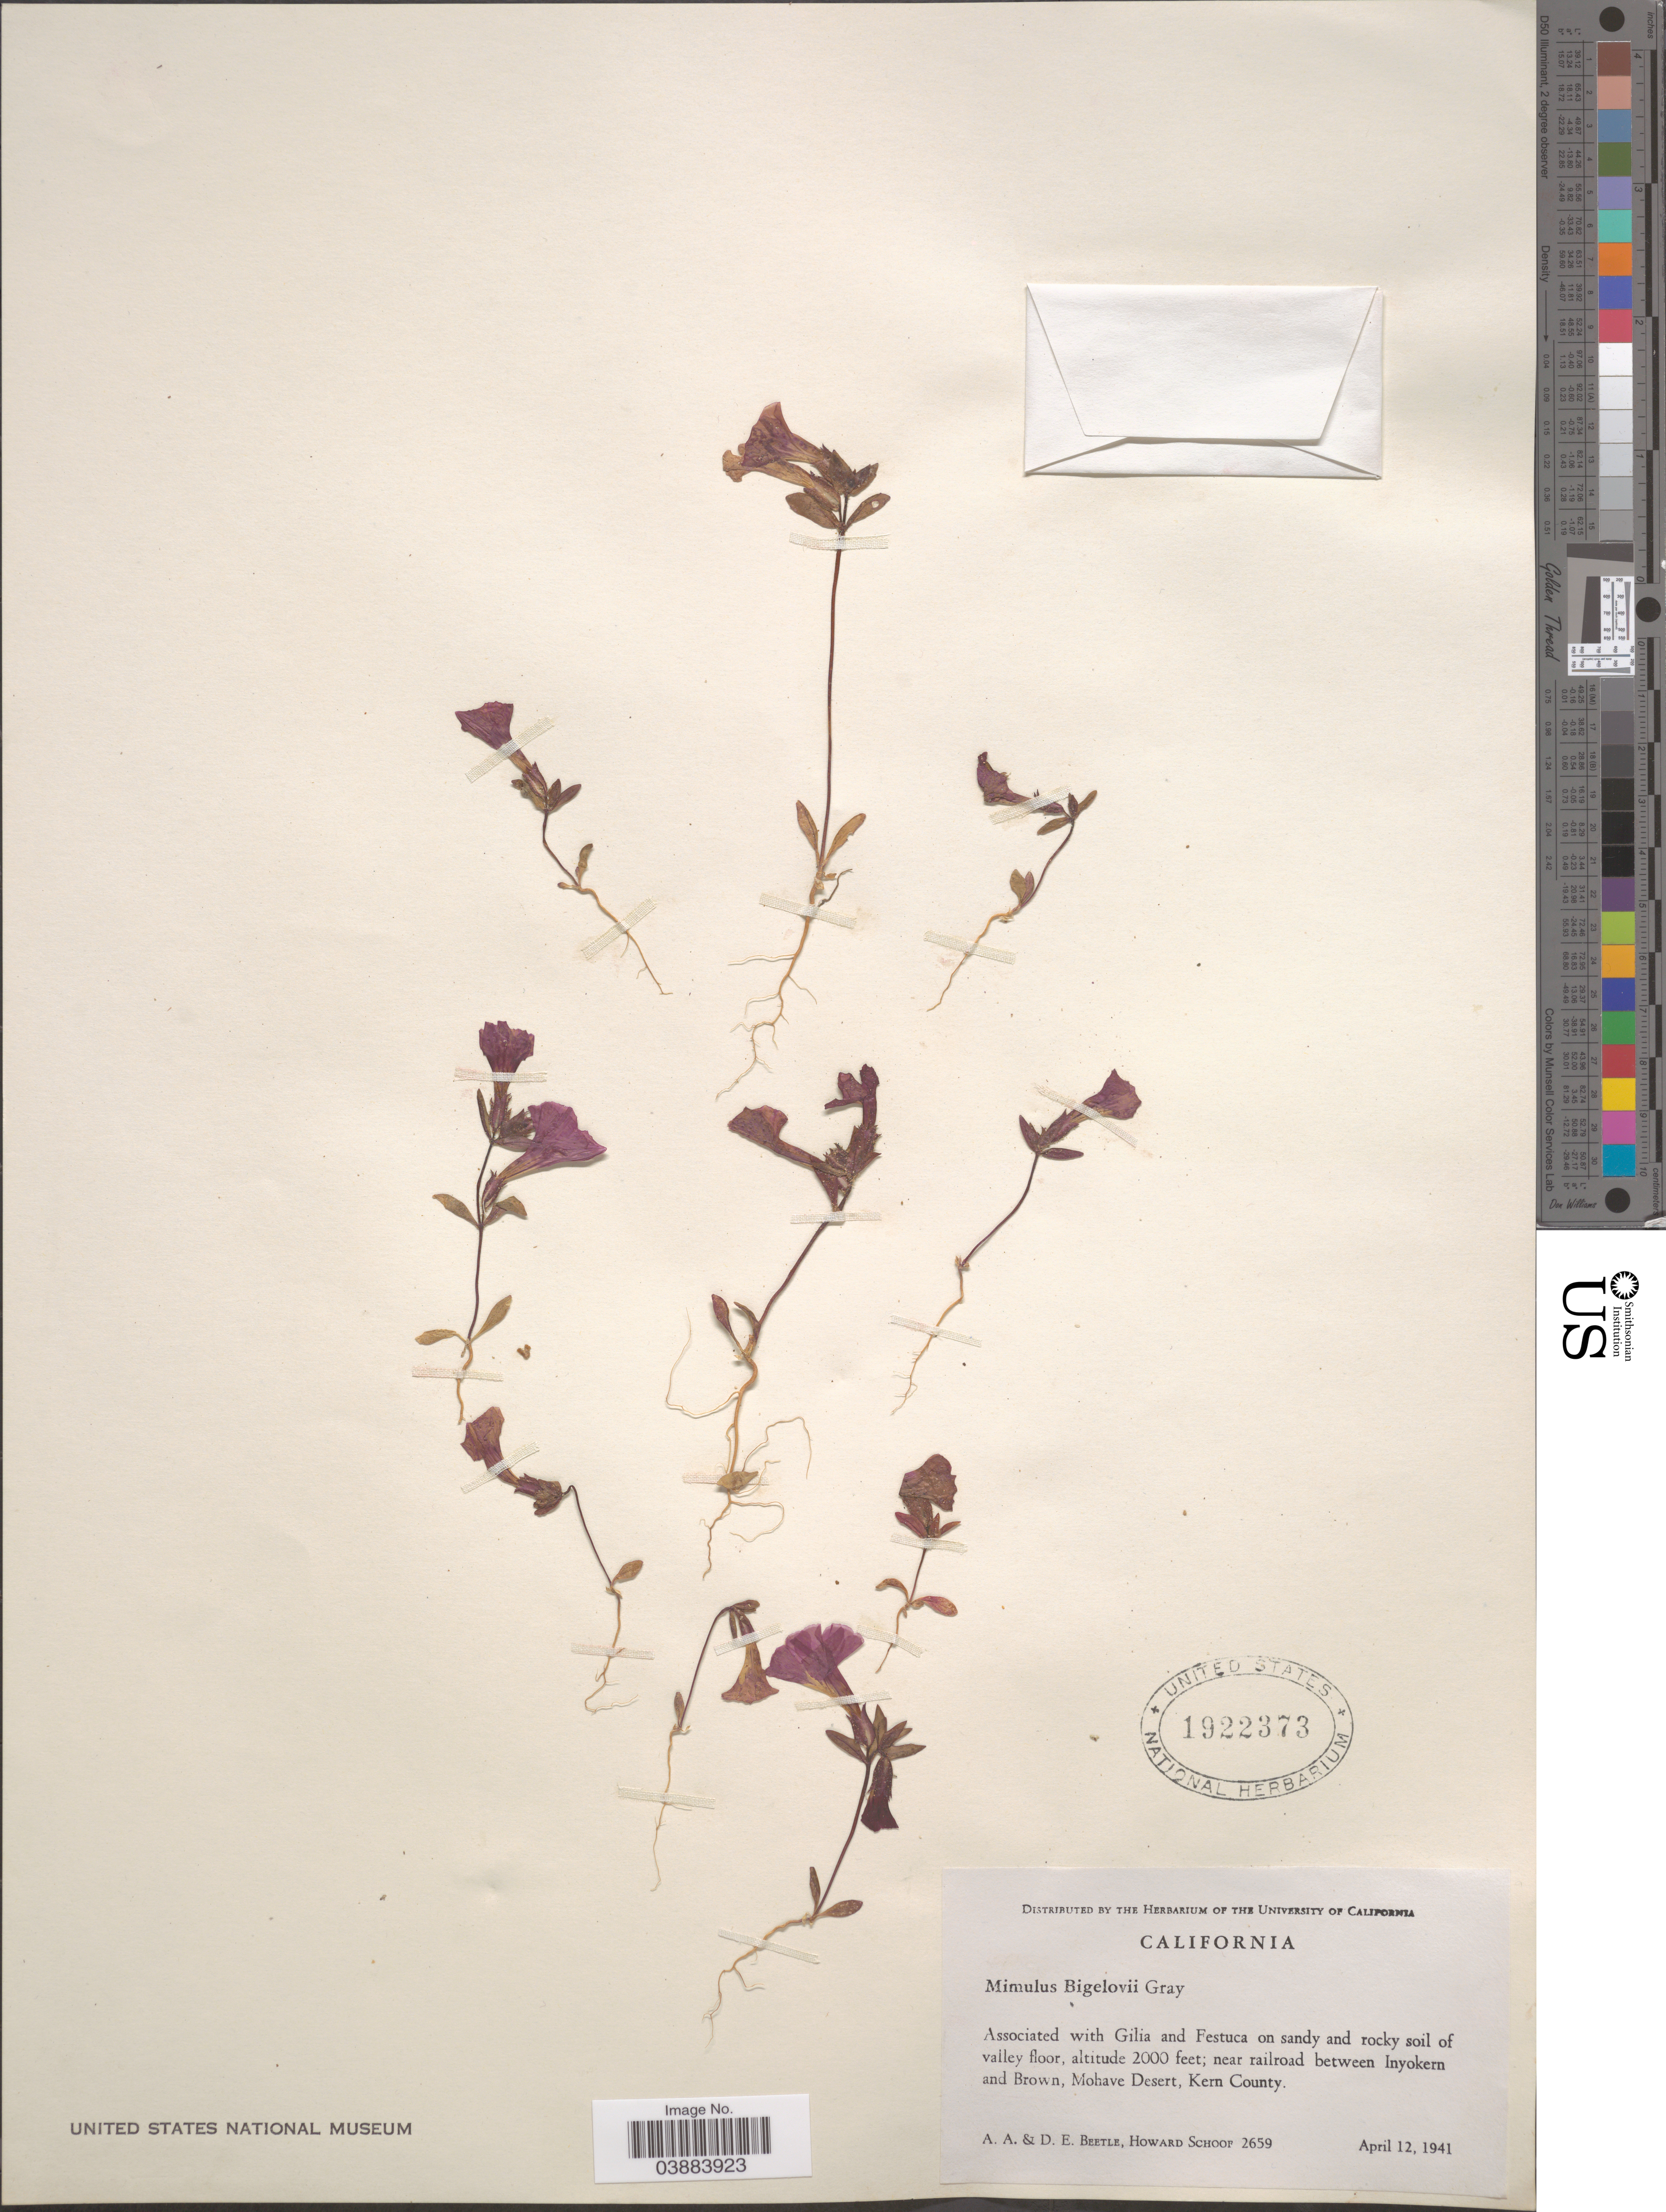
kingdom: Plantae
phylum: Tracheophyta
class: Magnoliopsida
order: Lamiales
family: Phrymaceae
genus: Eunanus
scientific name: Eunanus bigelovii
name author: A. Gray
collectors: A. A. Beetle, D. Beetle & H. Schoof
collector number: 2659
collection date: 1941-04-12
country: United States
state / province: California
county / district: Kern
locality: Near railroad between Inyokern and Brown, Mohave Desert, Kern County.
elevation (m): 610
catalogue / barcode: US 1922373